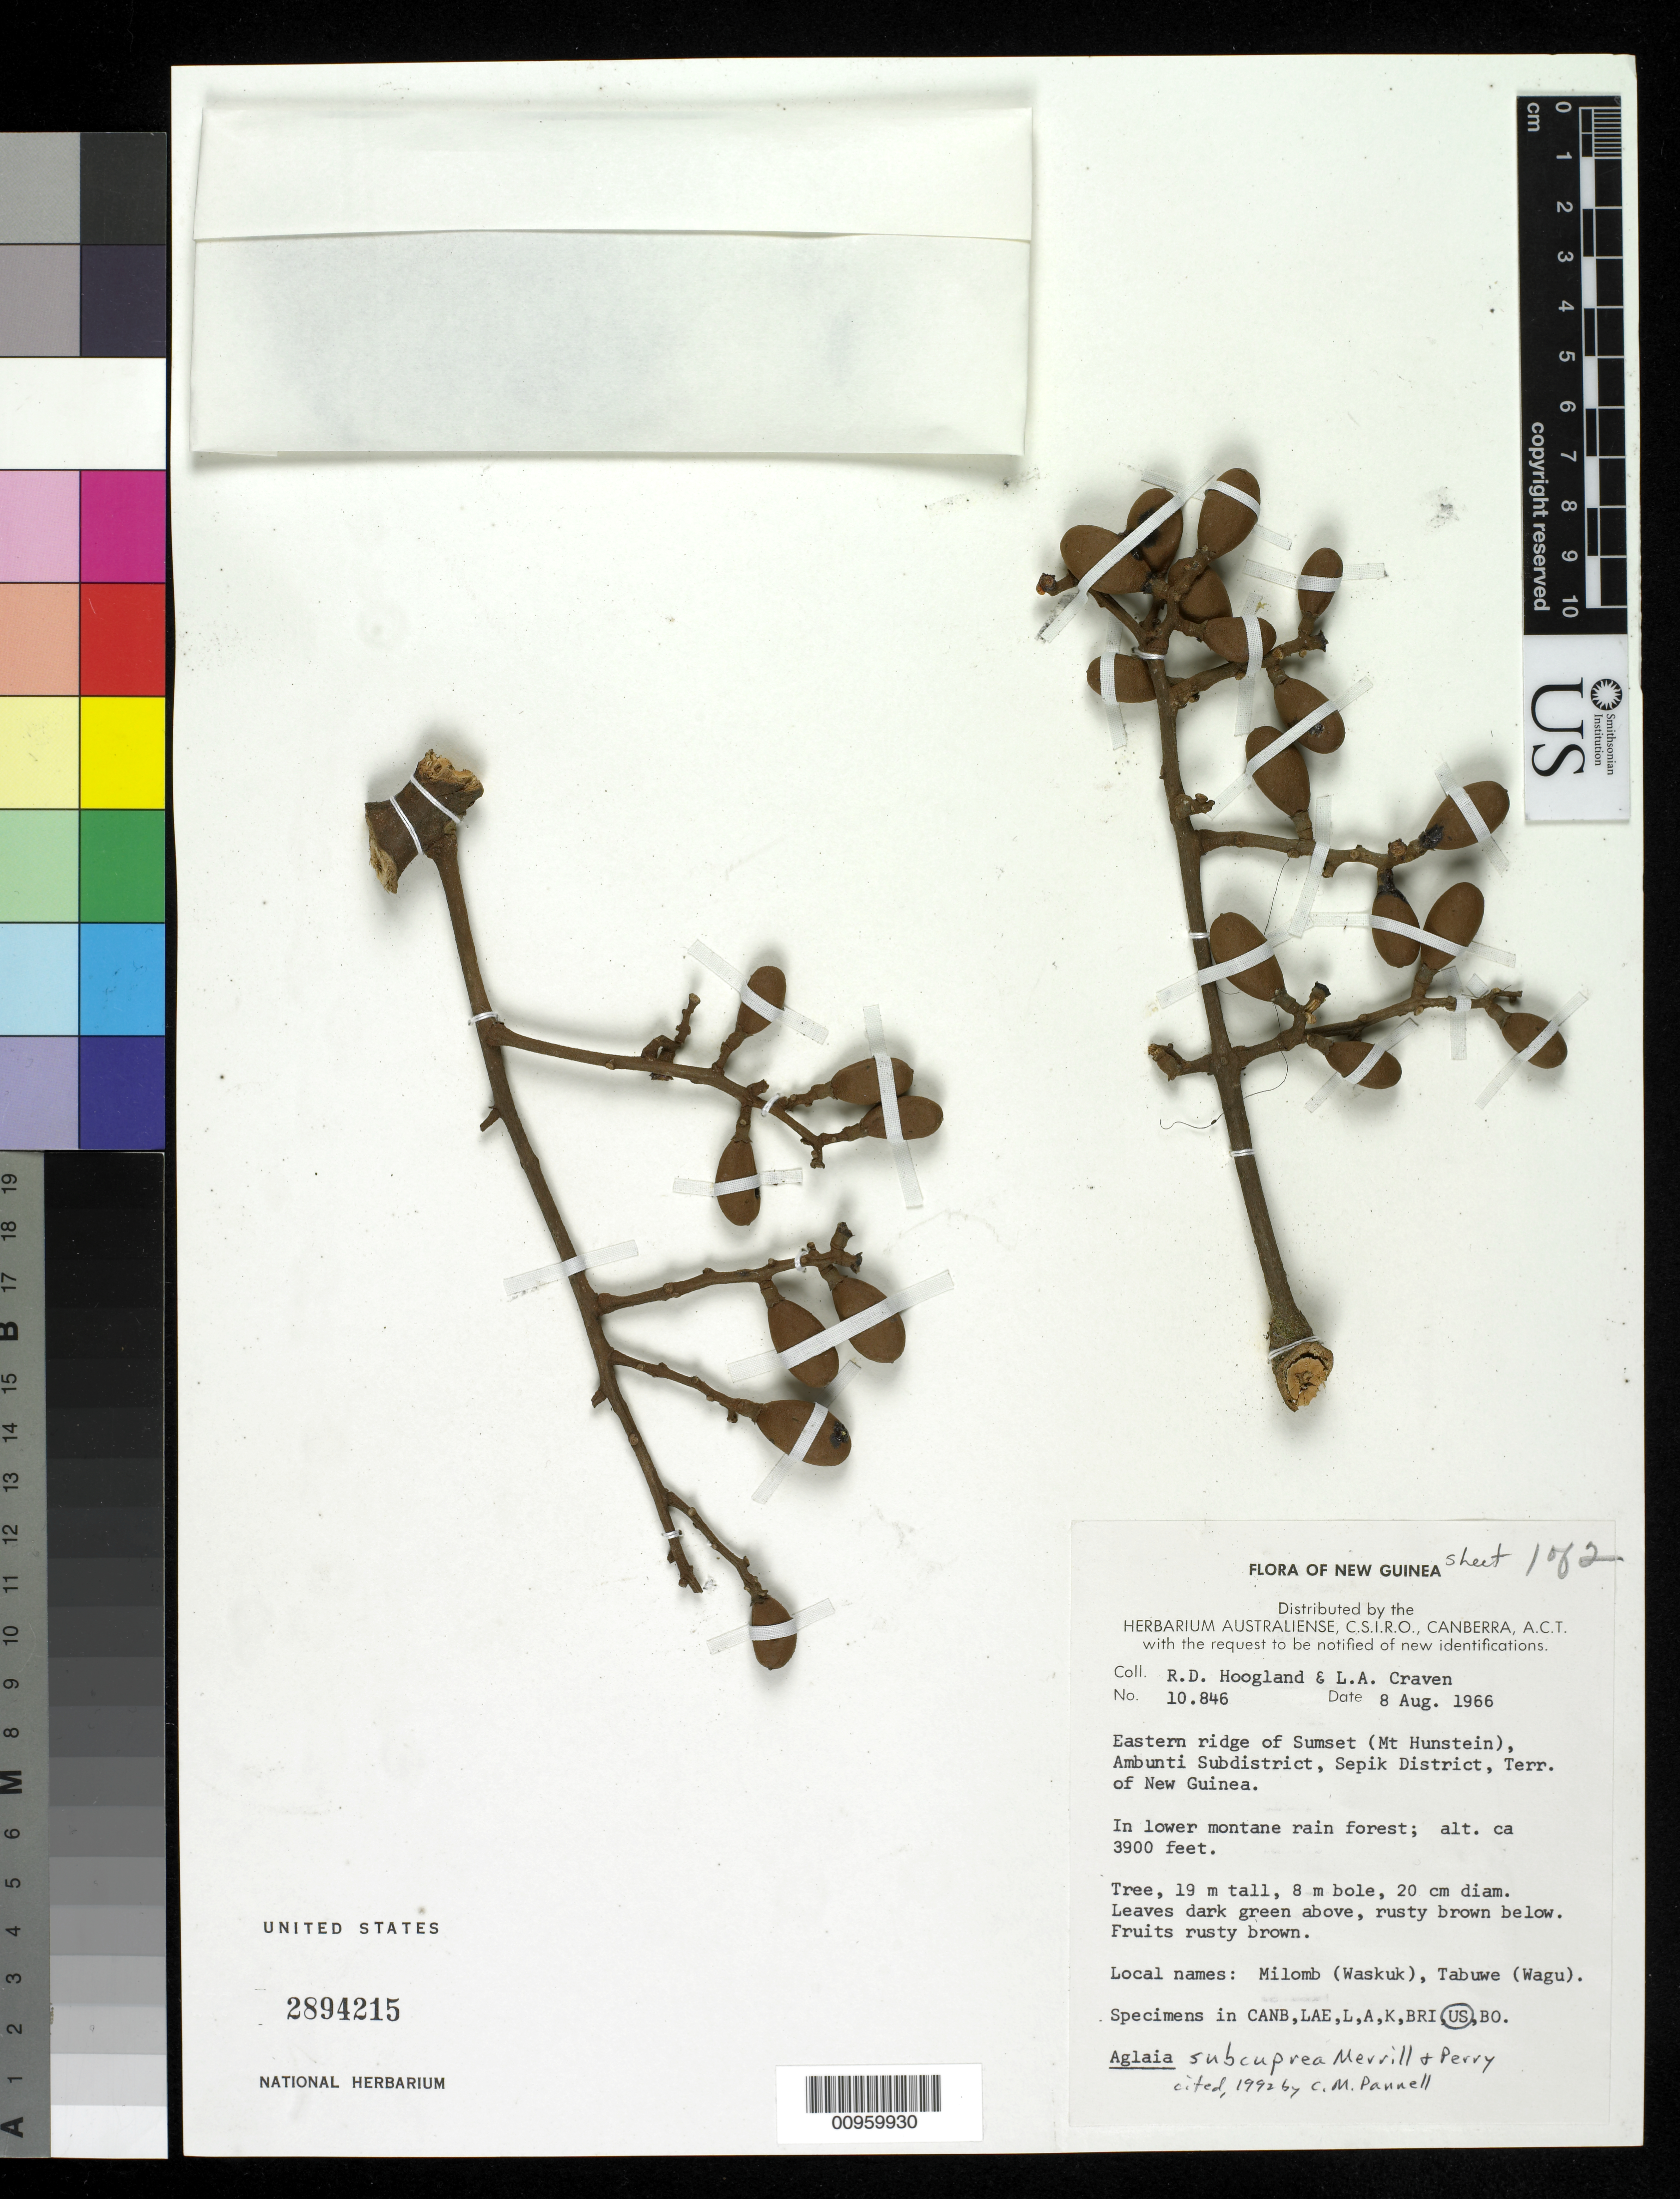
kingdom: Plantae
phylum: Tracheophyta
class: Magnoliopsida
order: Sapindales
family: Meliaceae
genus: Aglaia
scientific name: Aglaia subcuprea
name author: Merr. & L.M. Perry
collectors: R. D. Hoogland & L. A. Craven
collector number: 10846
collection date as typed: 08 Aug 1966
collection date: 1966-08-08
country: Papua New Guinea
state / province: East Sepik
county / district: Ambunti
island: New Guinea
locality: Eastern ridge of Sumset (Mt. Hunstein), in lower montane rain forest.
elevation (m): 1189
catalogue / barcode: US 2894215